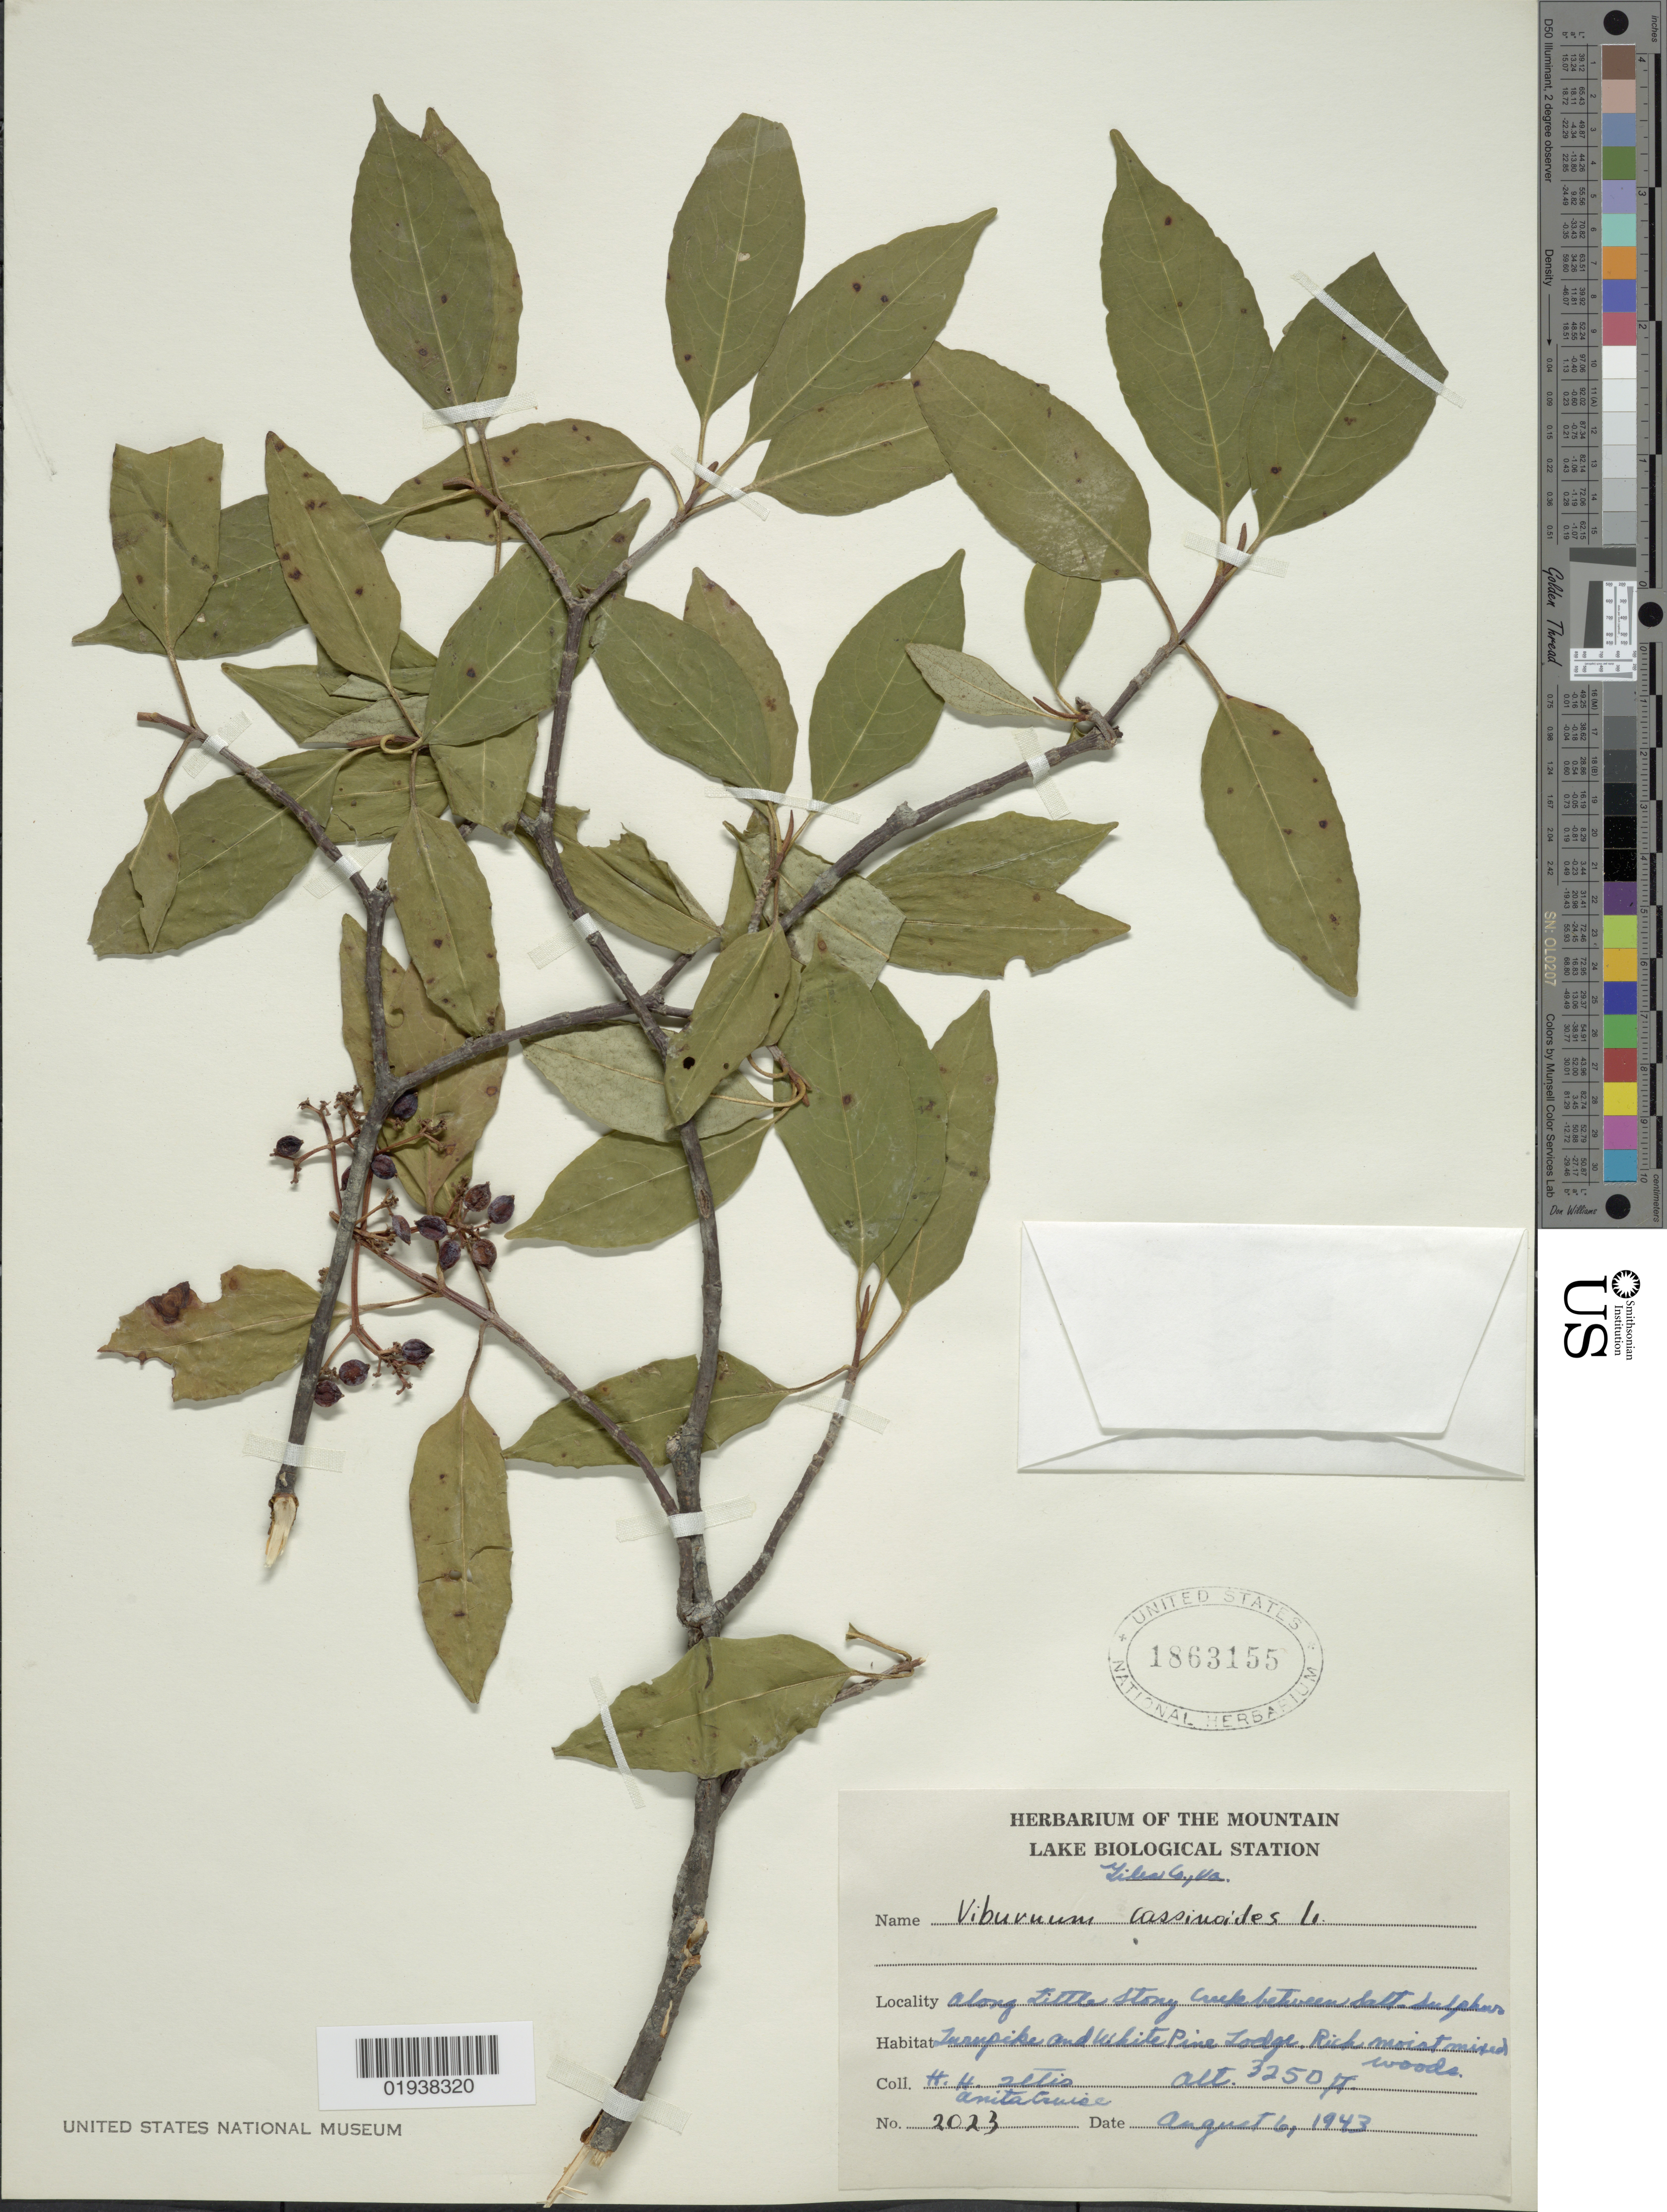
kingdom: Plantae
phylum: Tracheophyta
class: Magnoliopsida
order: Dipsacales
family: Viburnaceae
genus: Viburnum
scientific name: Viburnum cassinoides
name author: L.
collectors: H. H. Iltis & A. Cruise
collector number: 2023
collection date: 1943-08-06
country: United States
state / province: Virginia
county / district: Giles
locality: Along Little Stony Creek between Salto-Sulphurs.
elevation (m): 991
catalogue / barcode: US 1863155